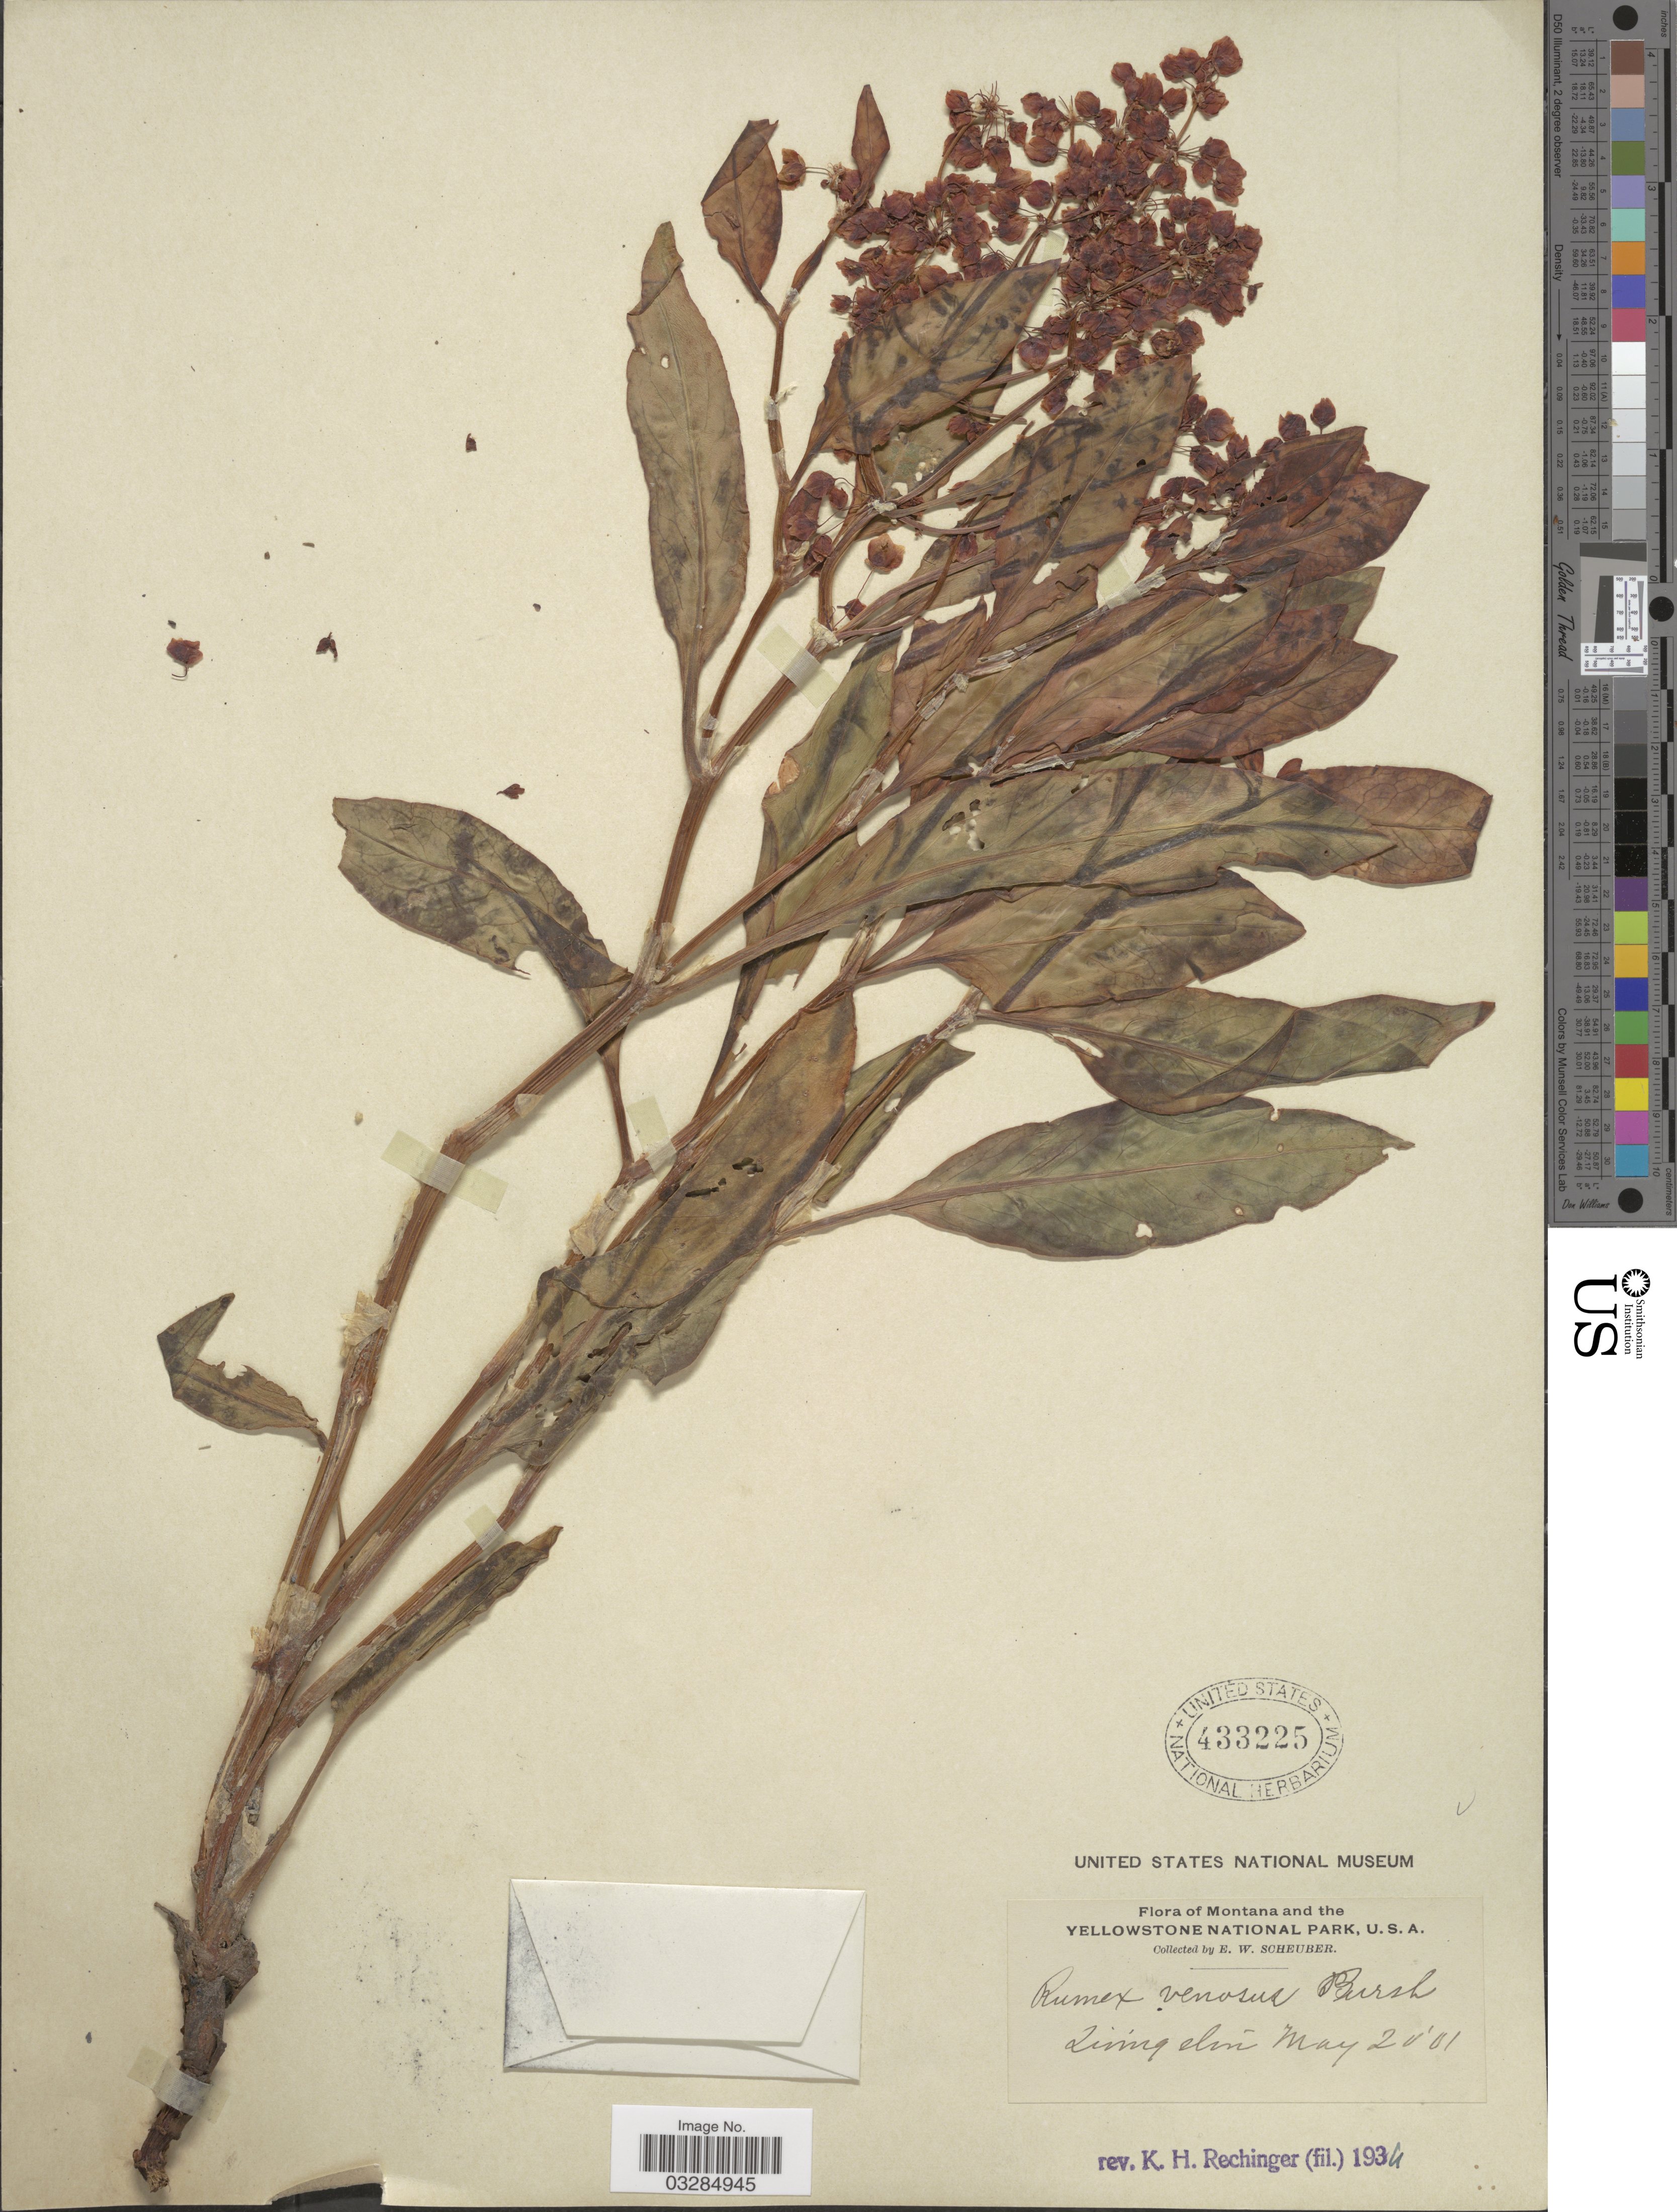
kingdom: Plantae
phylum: Tracheophyta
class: Magnoliopsida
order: Caryophyllales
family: Polygonaceae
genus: Rumex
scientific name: Rumex venosus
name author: Pursh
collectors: E. Scheuber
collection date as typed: Transcribed d/m/y: 20/5/1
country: United States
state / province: Montana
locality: Yellowstone National Park. Livingston.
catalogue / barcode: US 433225